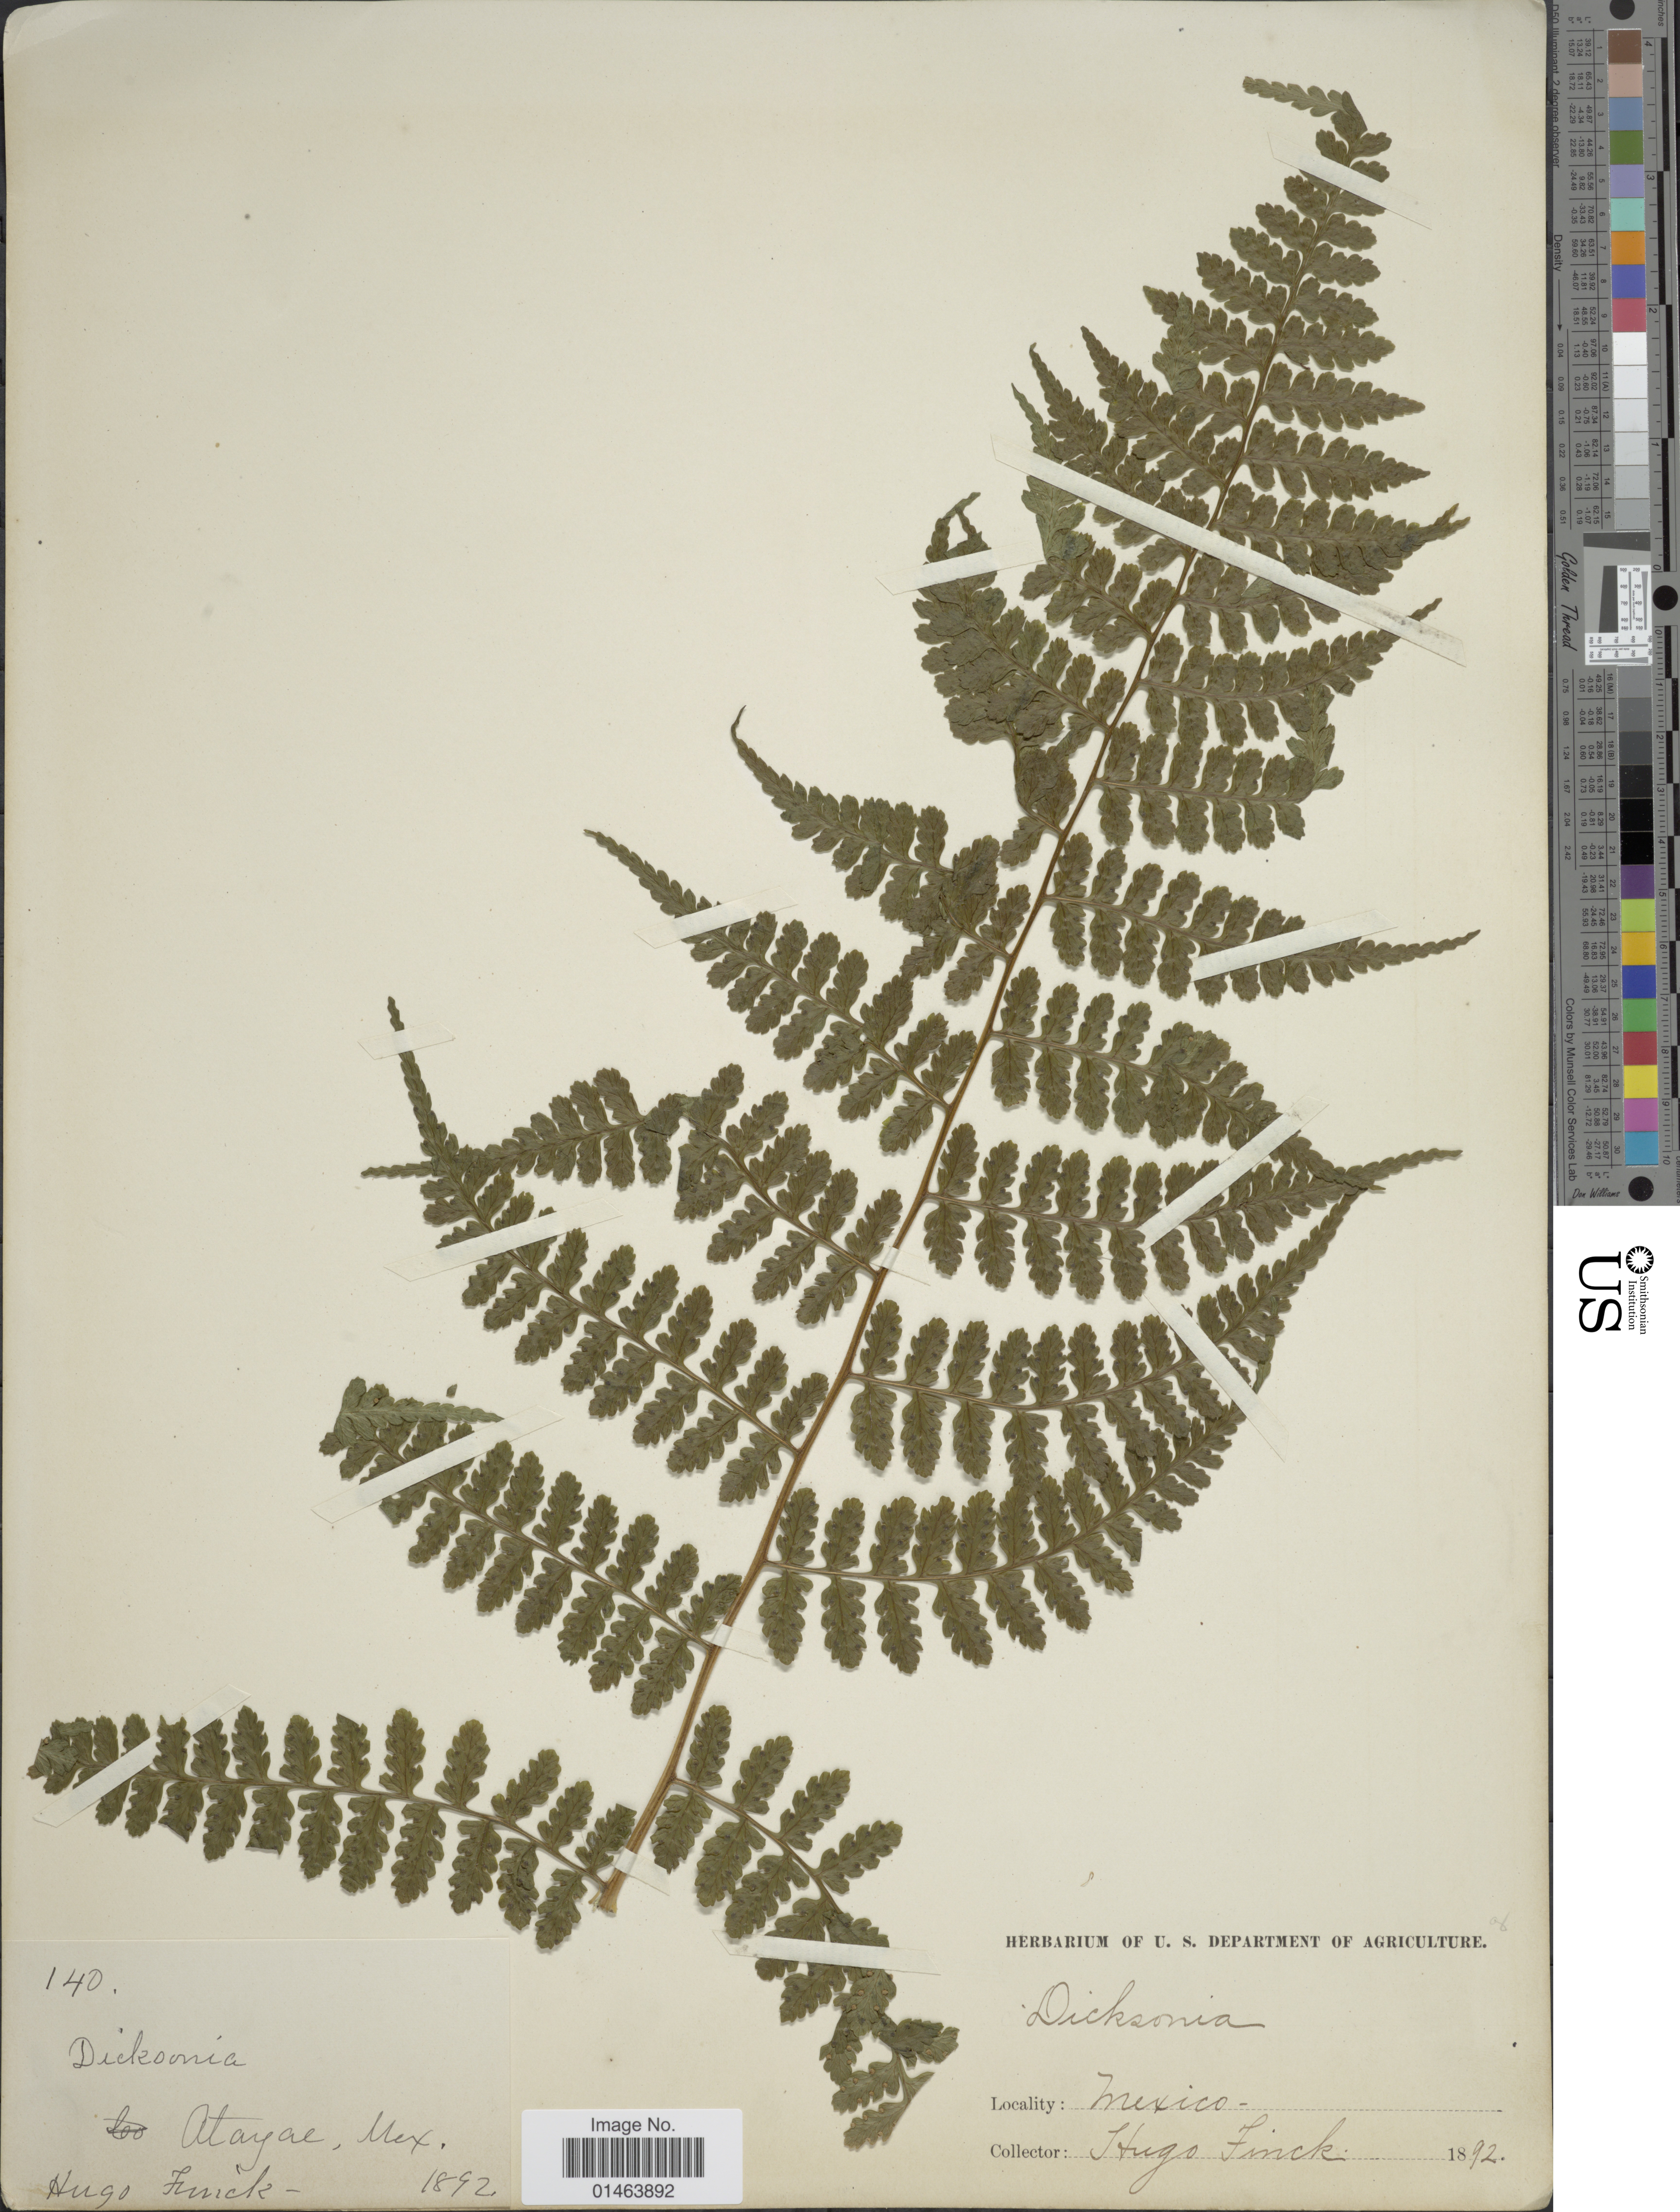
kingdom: Plantae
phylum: Tracheophyta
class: Polypodiopsida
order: Polypodiales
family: Dennstaedtiaceae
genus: Dennstaedtia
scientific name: Dennstaedtia cicutaria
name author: (Sw.) T. Moore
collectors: H. Fink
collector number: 140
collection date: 1892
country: Mexico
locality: Mexico, Atayae.